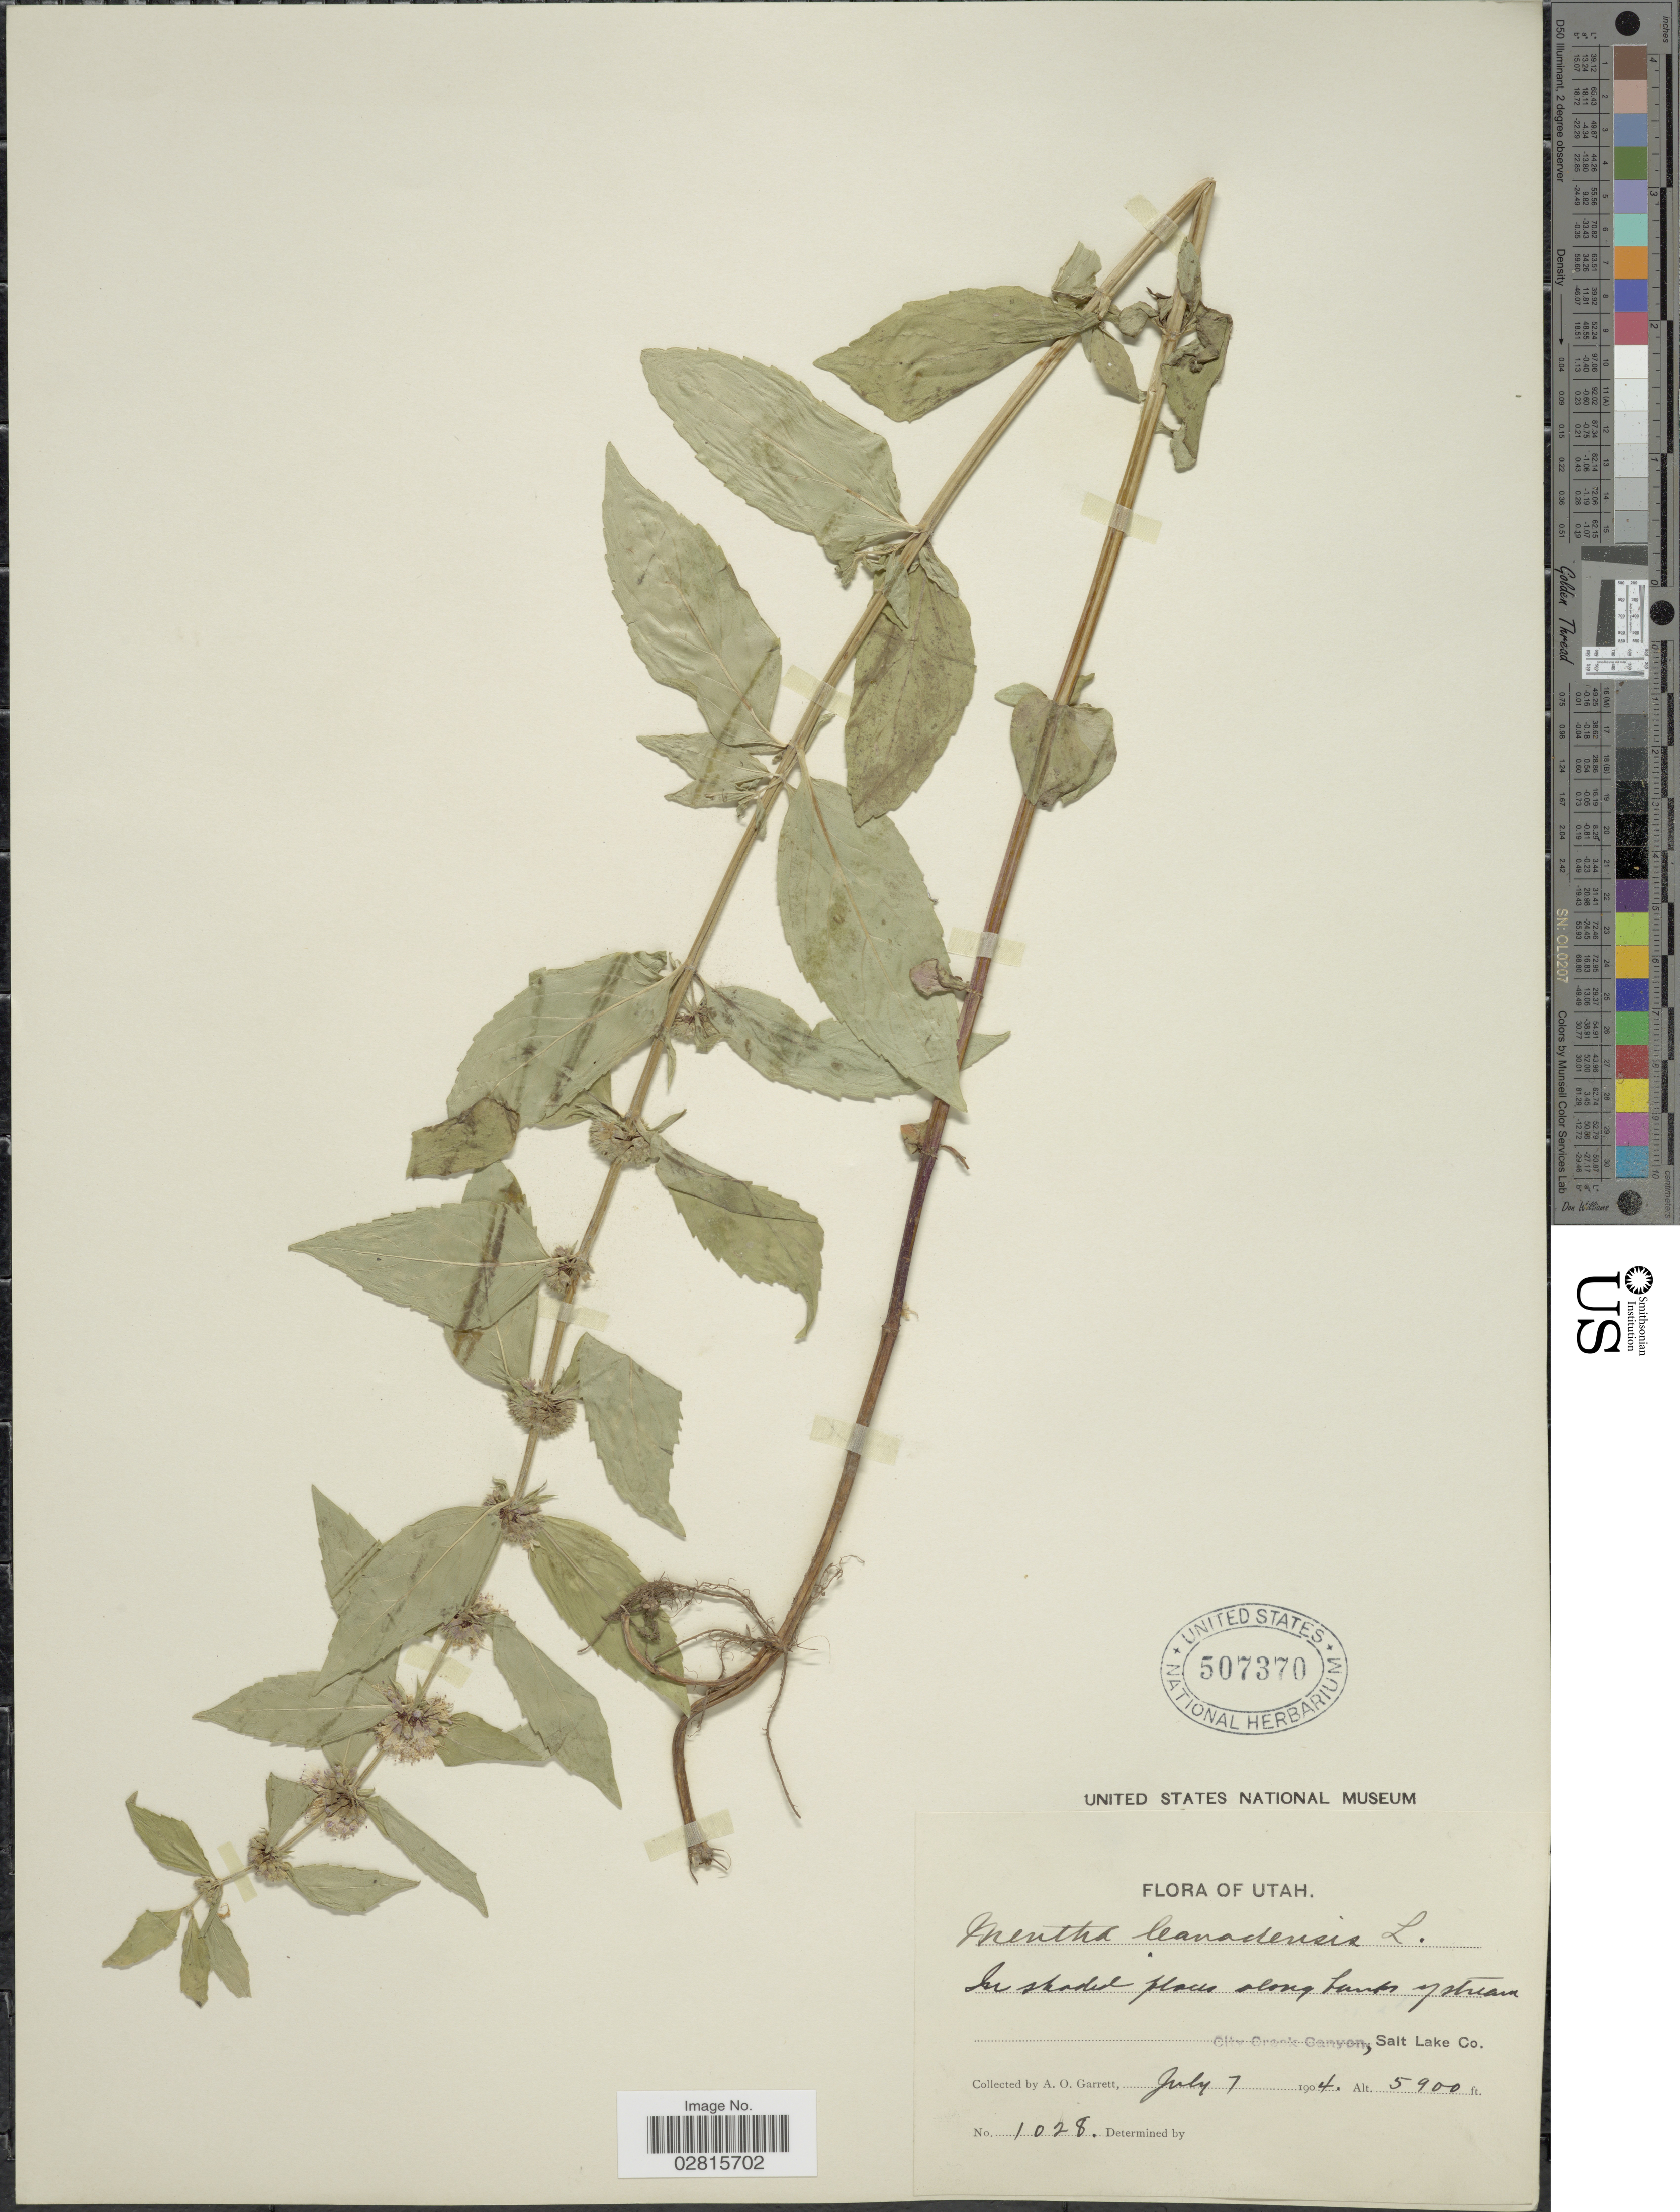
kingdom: Plantae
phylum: Tracheophyta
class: Magnoliopsida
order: Lamiales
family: Lamiaceae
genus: Mentha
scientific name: Mentha penardii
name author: (Briq.) Rydb.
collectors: A. O. Garrett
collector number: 1028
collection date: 1904-07-07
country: United States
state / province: Utah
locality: City Creek Canyon, Salt Lake Co.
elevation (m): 1798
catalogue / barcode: US 507370